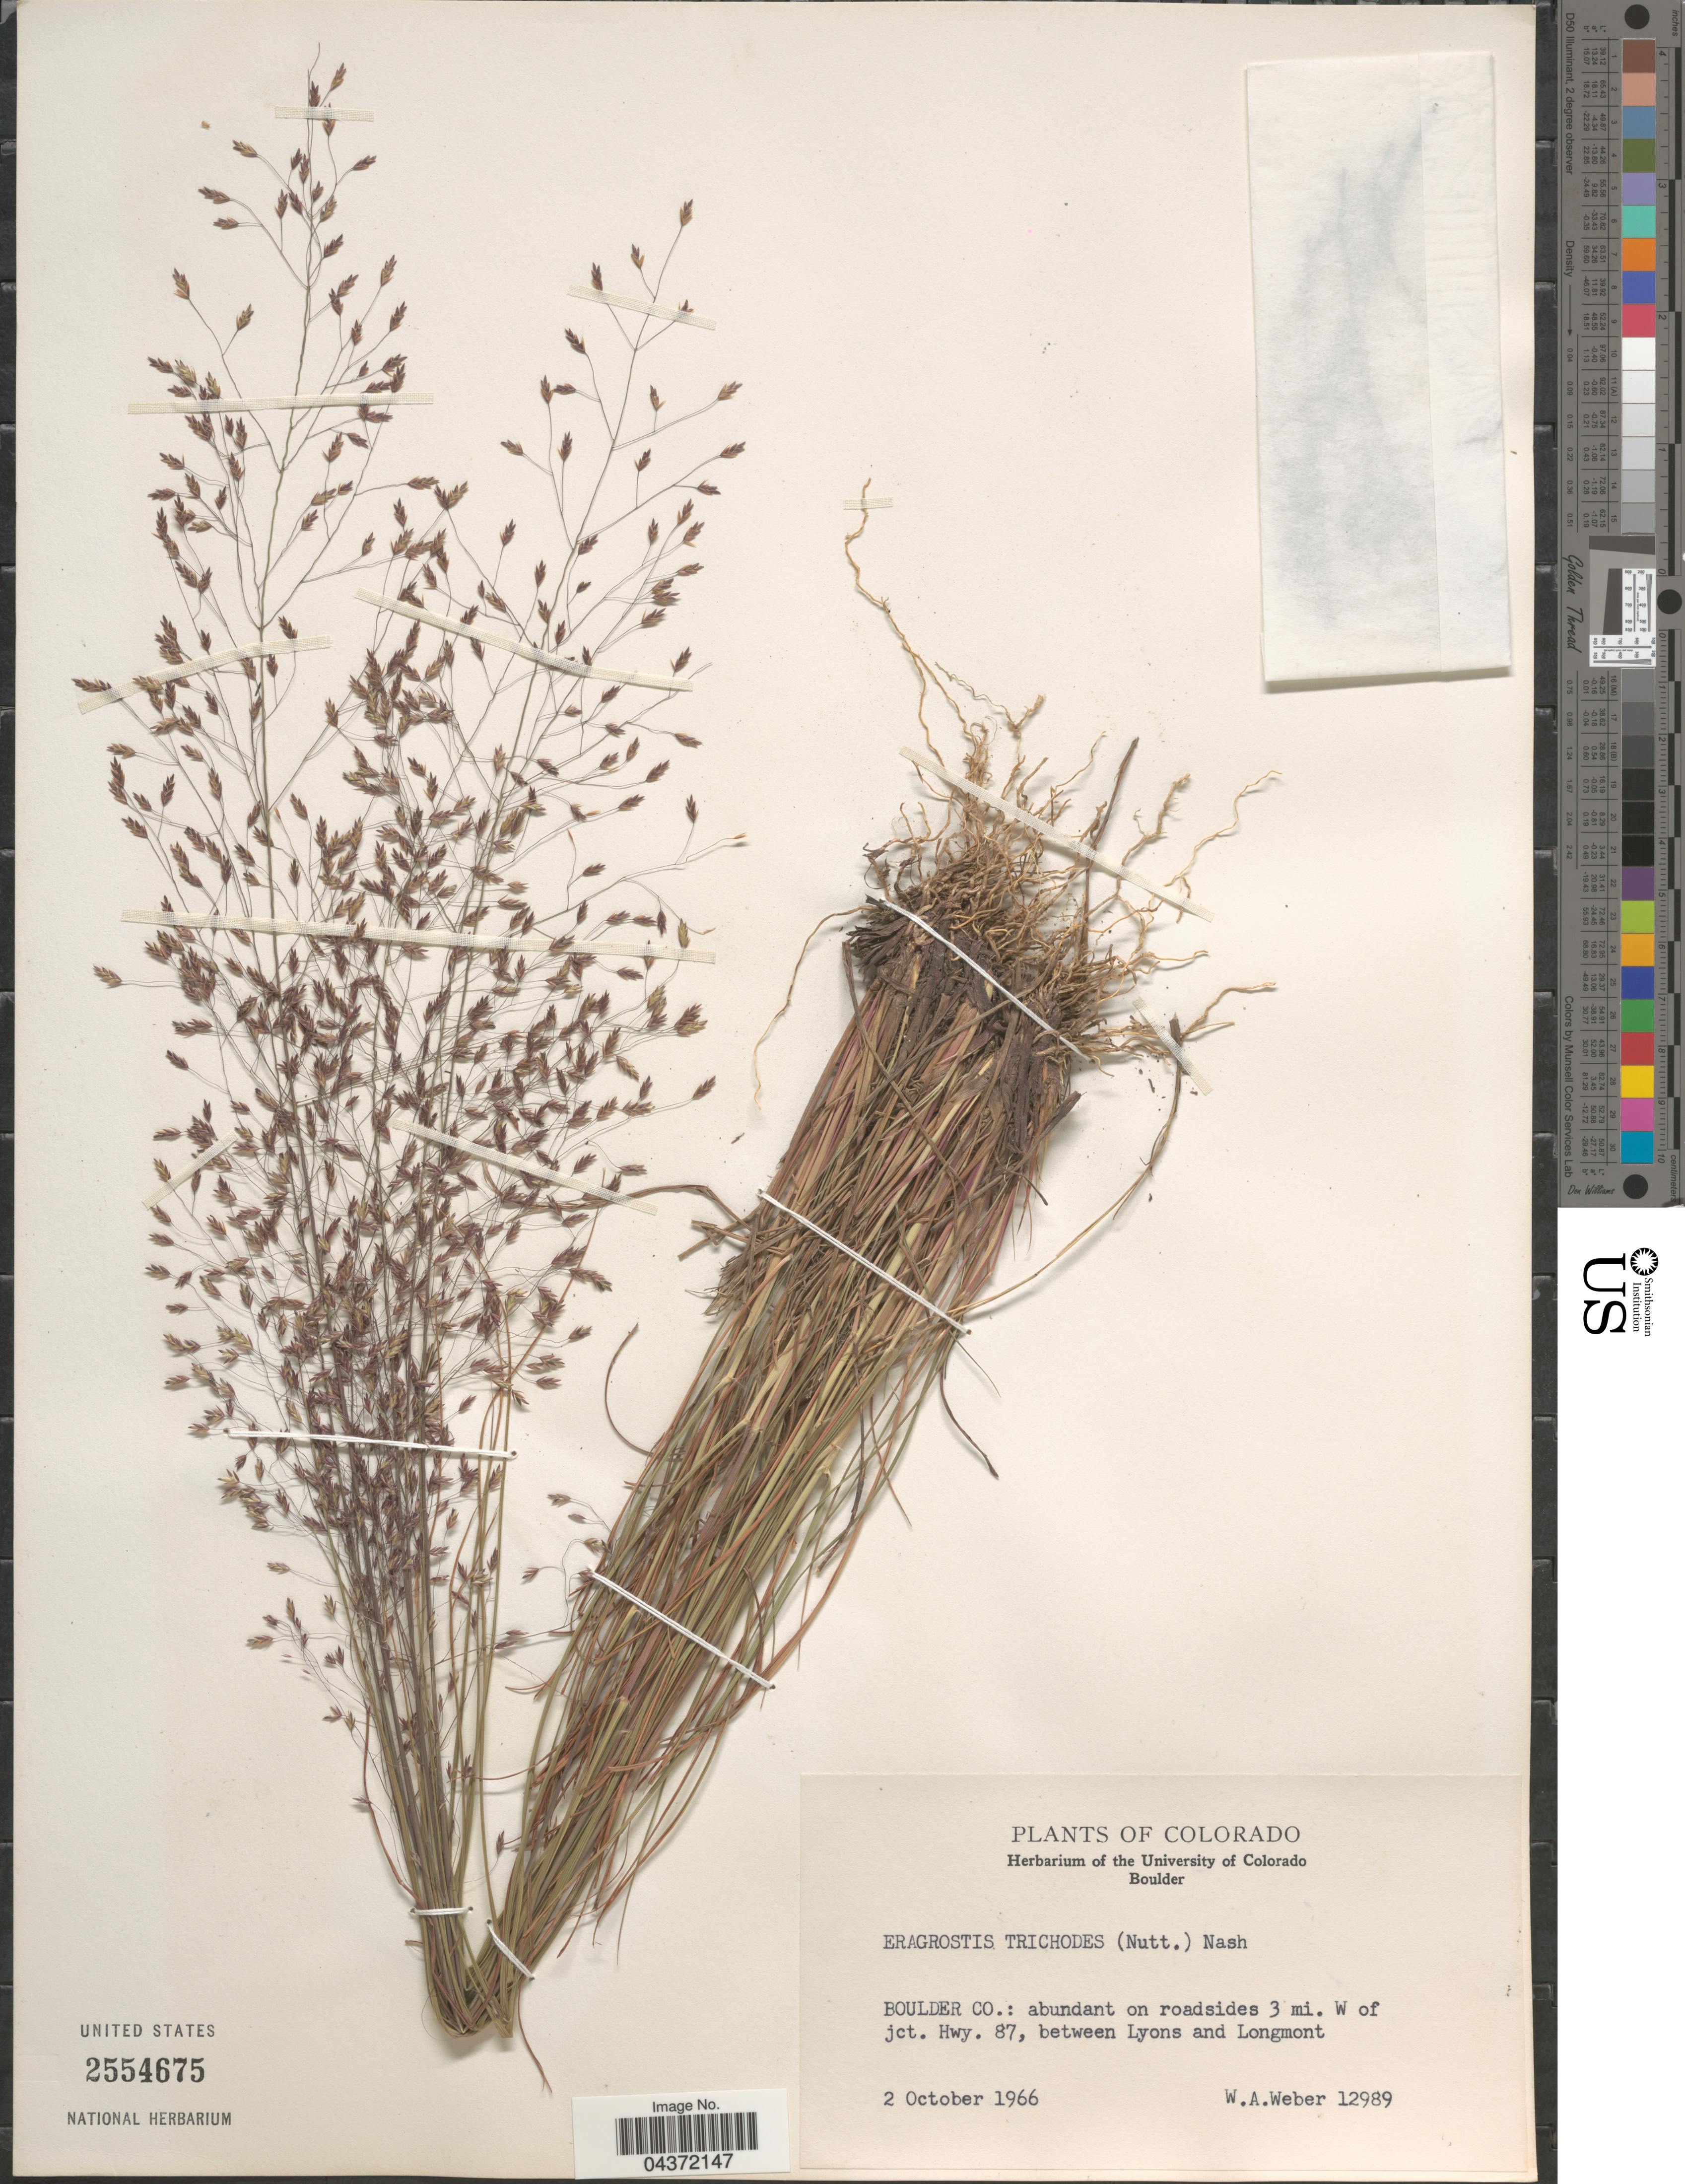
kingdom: Plantae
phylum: Tracheophyta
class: Liliopsida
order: Poales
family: Poaceae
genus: Eragrostis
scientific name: Eragrostis trichodes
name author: (Nutt.) Alph. Wood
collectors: W. A. Weber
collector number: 12989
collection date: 1966-10-02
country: United States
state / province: Colorado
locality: Boulder Co.: abundant on roadsides 3 mi. W of jct. Hwy. 87, between Lyons and Longmont.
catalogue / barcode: US 2554675